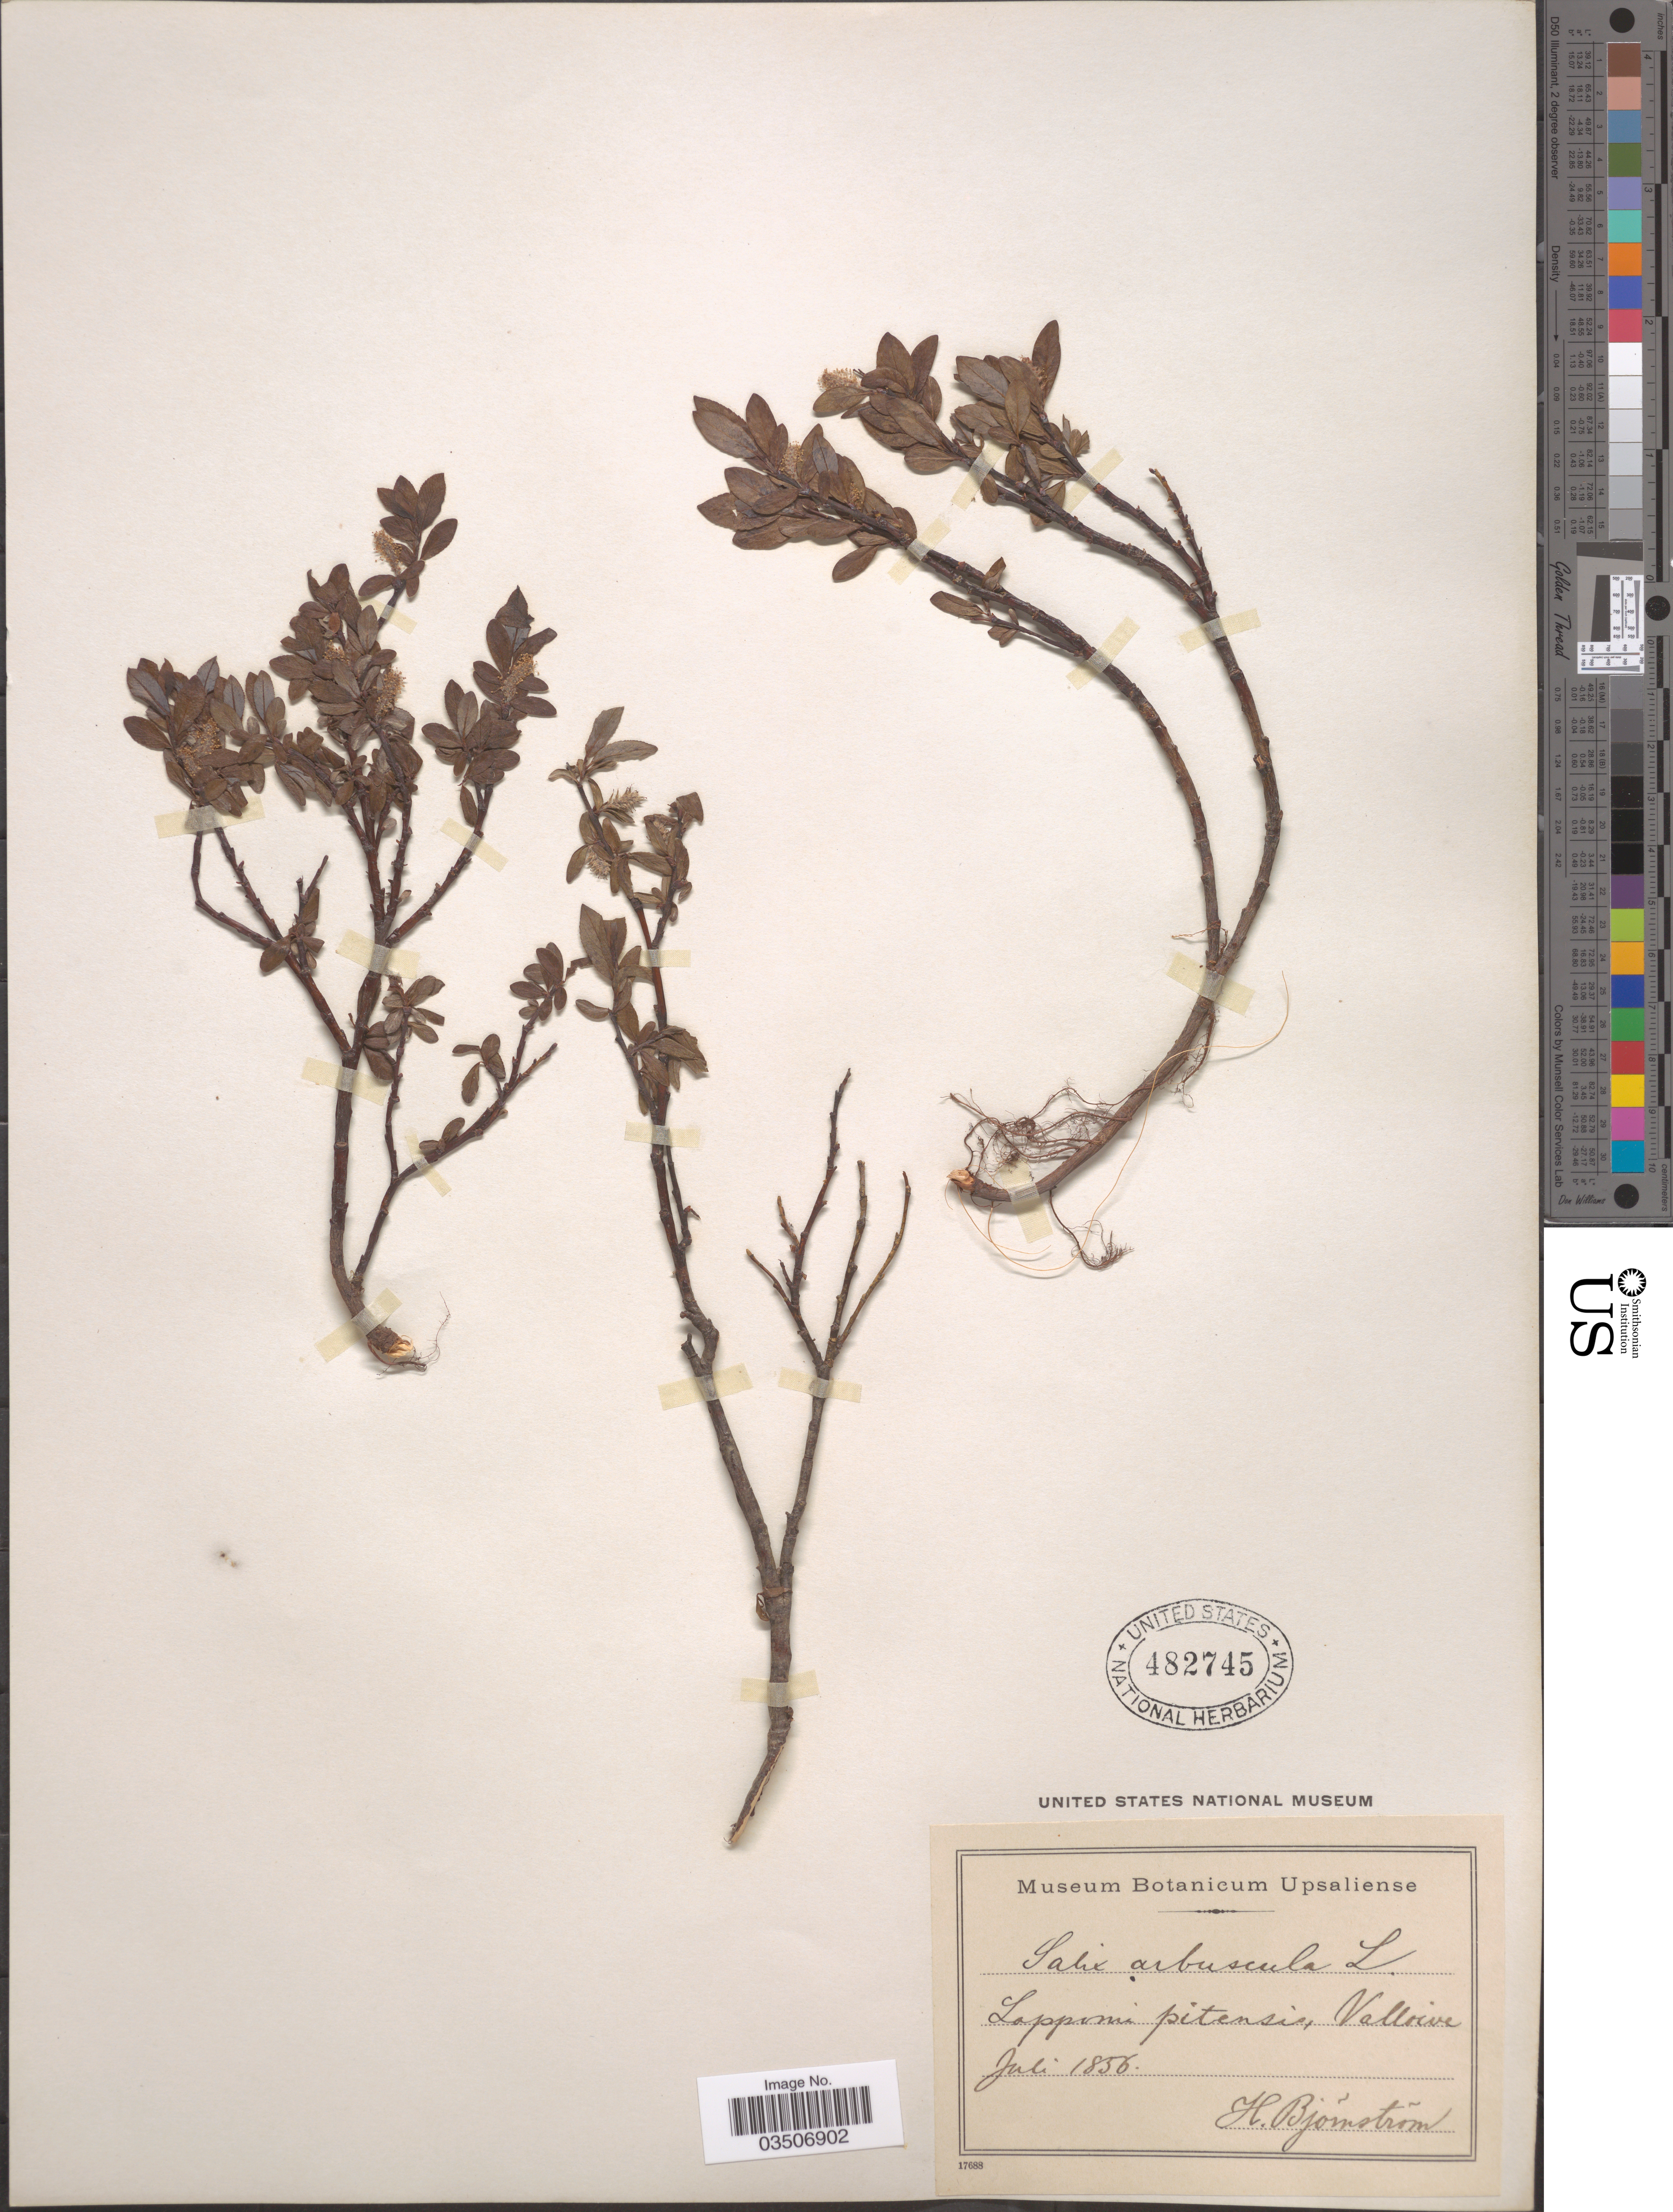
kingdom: Plantae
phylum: Tracheophyta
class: Magnoliopsida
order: Malpighiales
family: Salicaceae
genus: Salix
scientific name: Salix arbuscula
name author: L.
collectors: H. Björnström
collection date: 1856-07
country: Sweden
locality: Lapponia pitensis, Valloive [interpreted].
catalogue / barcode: US 482745